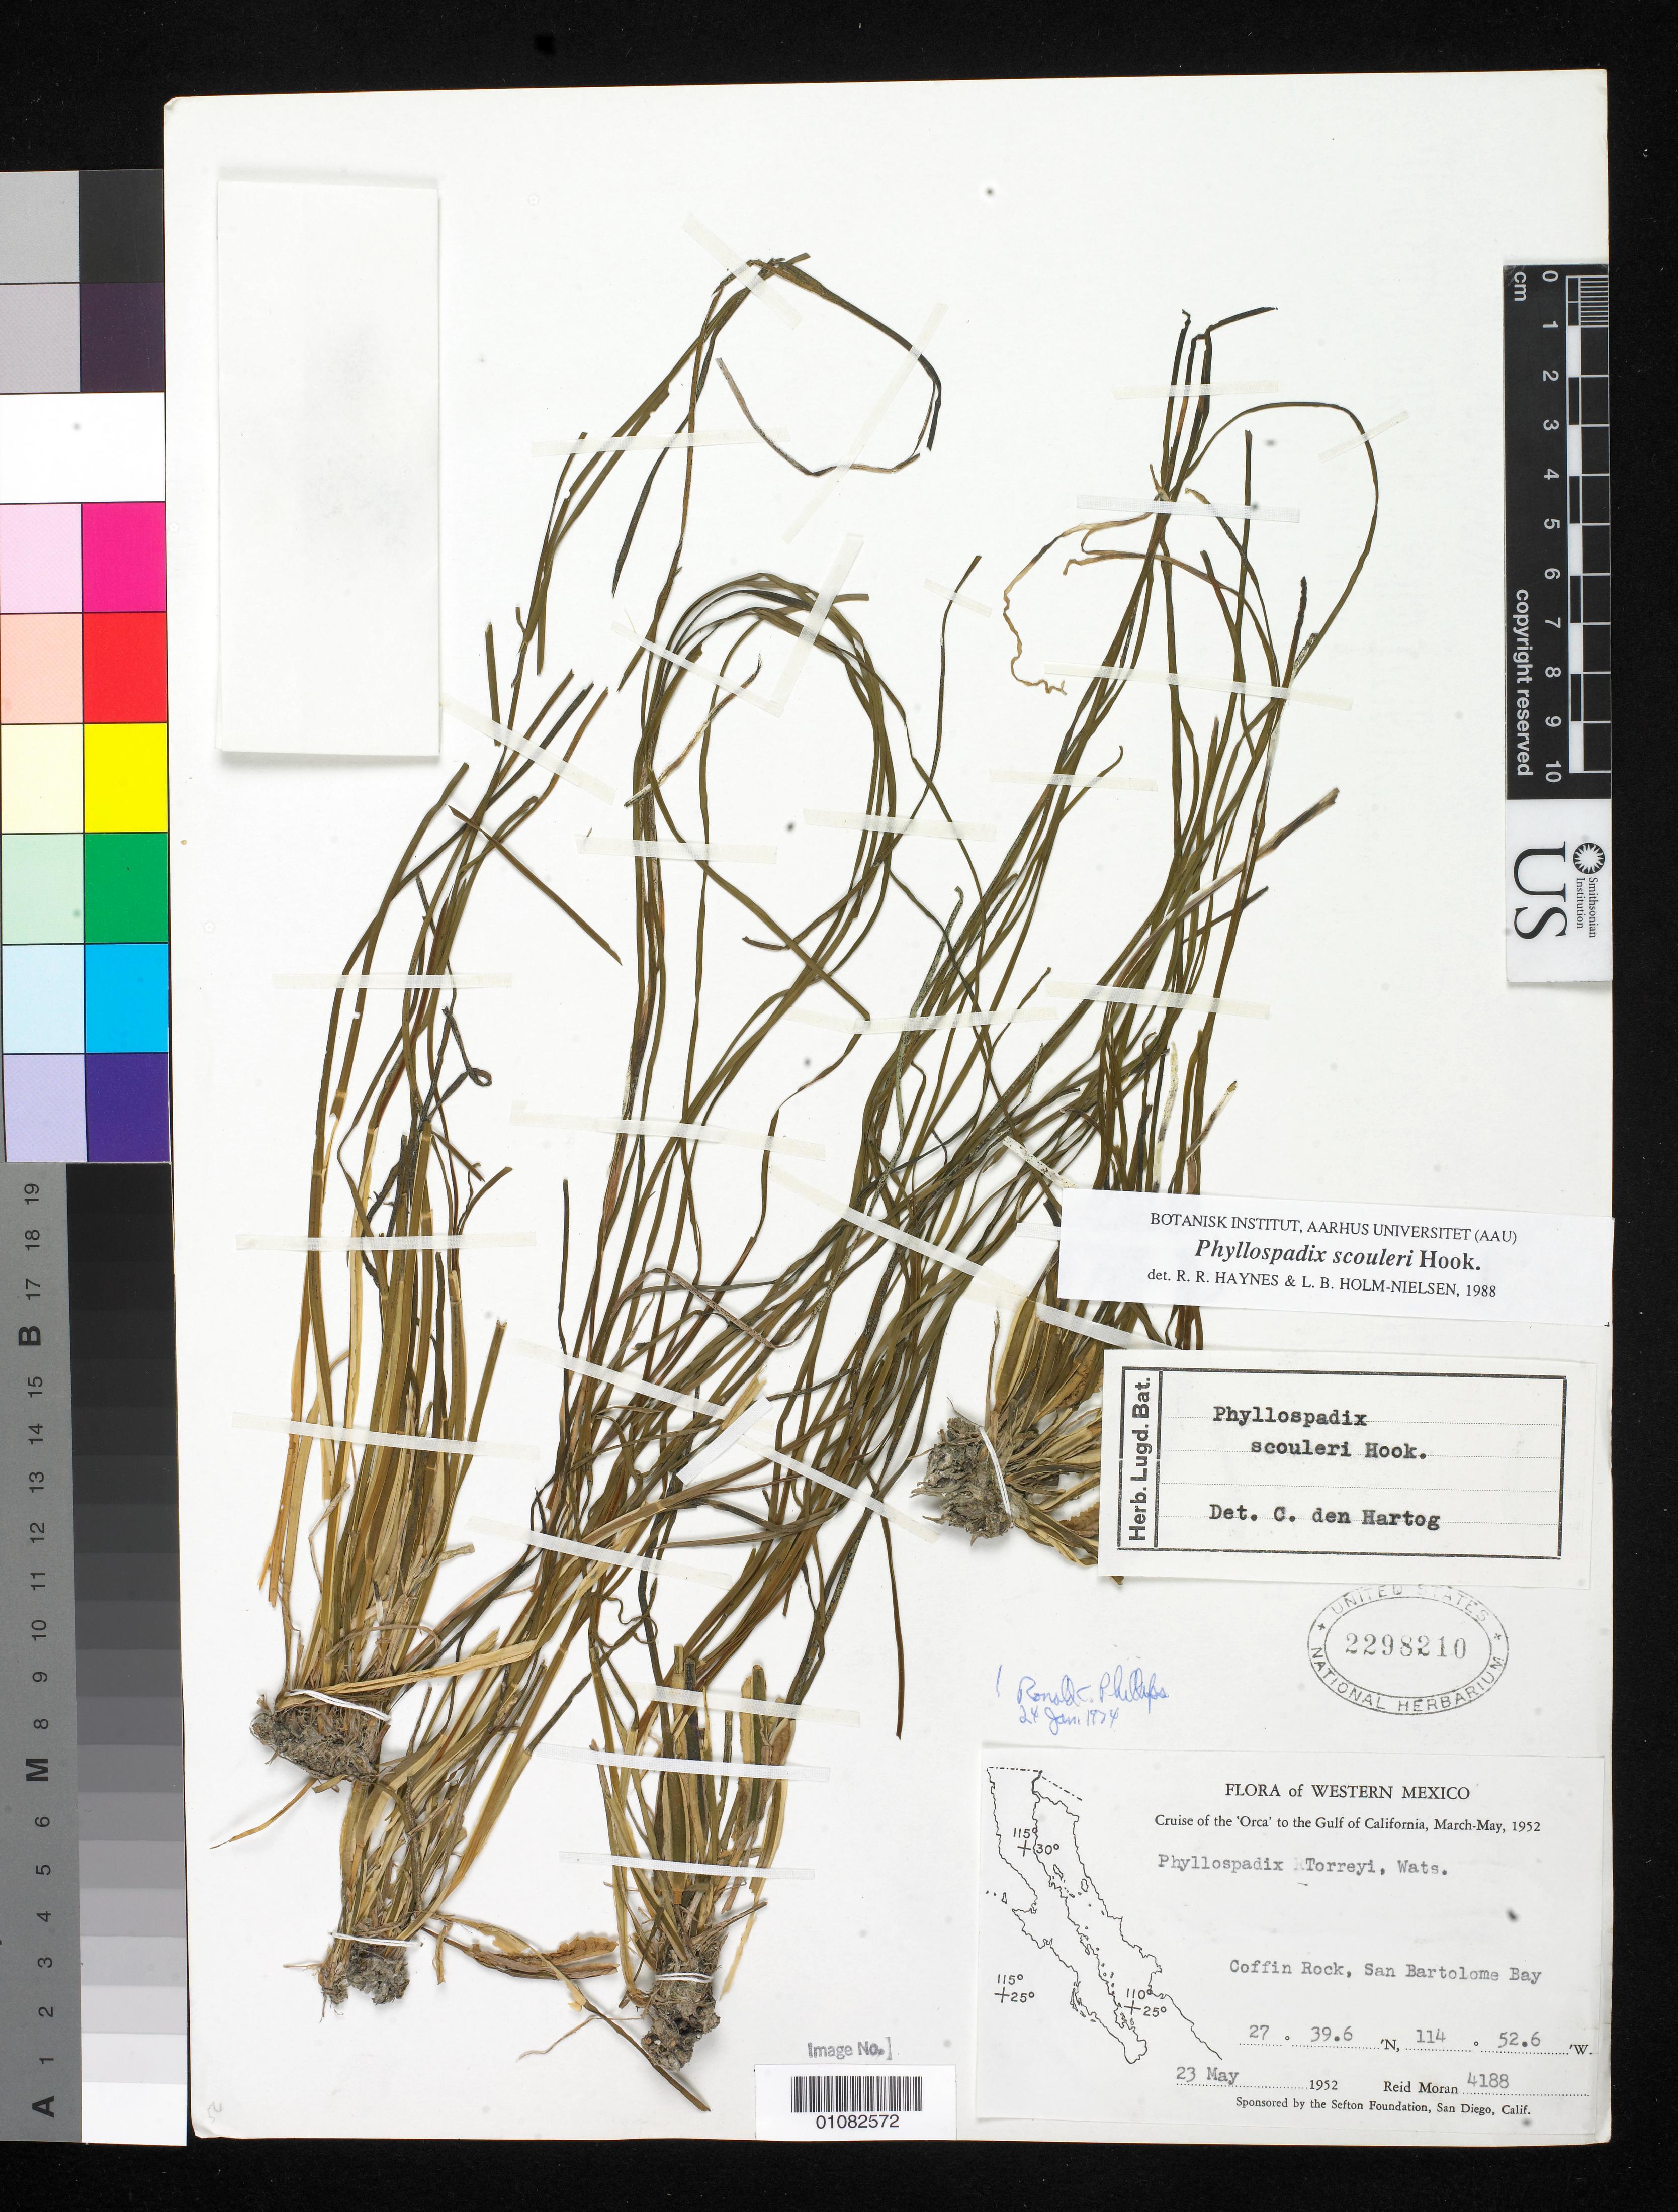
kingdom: Plantae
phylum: Tracheophyta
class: Liliopsida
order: Alismatales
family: Zosteraceae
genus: Phyllospadix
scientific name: Phyllospadix scouleri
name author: Hook.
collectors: R. V. Moran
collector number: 4188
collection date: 1952-05-23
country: Mexico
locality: Coffin Rock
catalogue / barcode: US 2298210